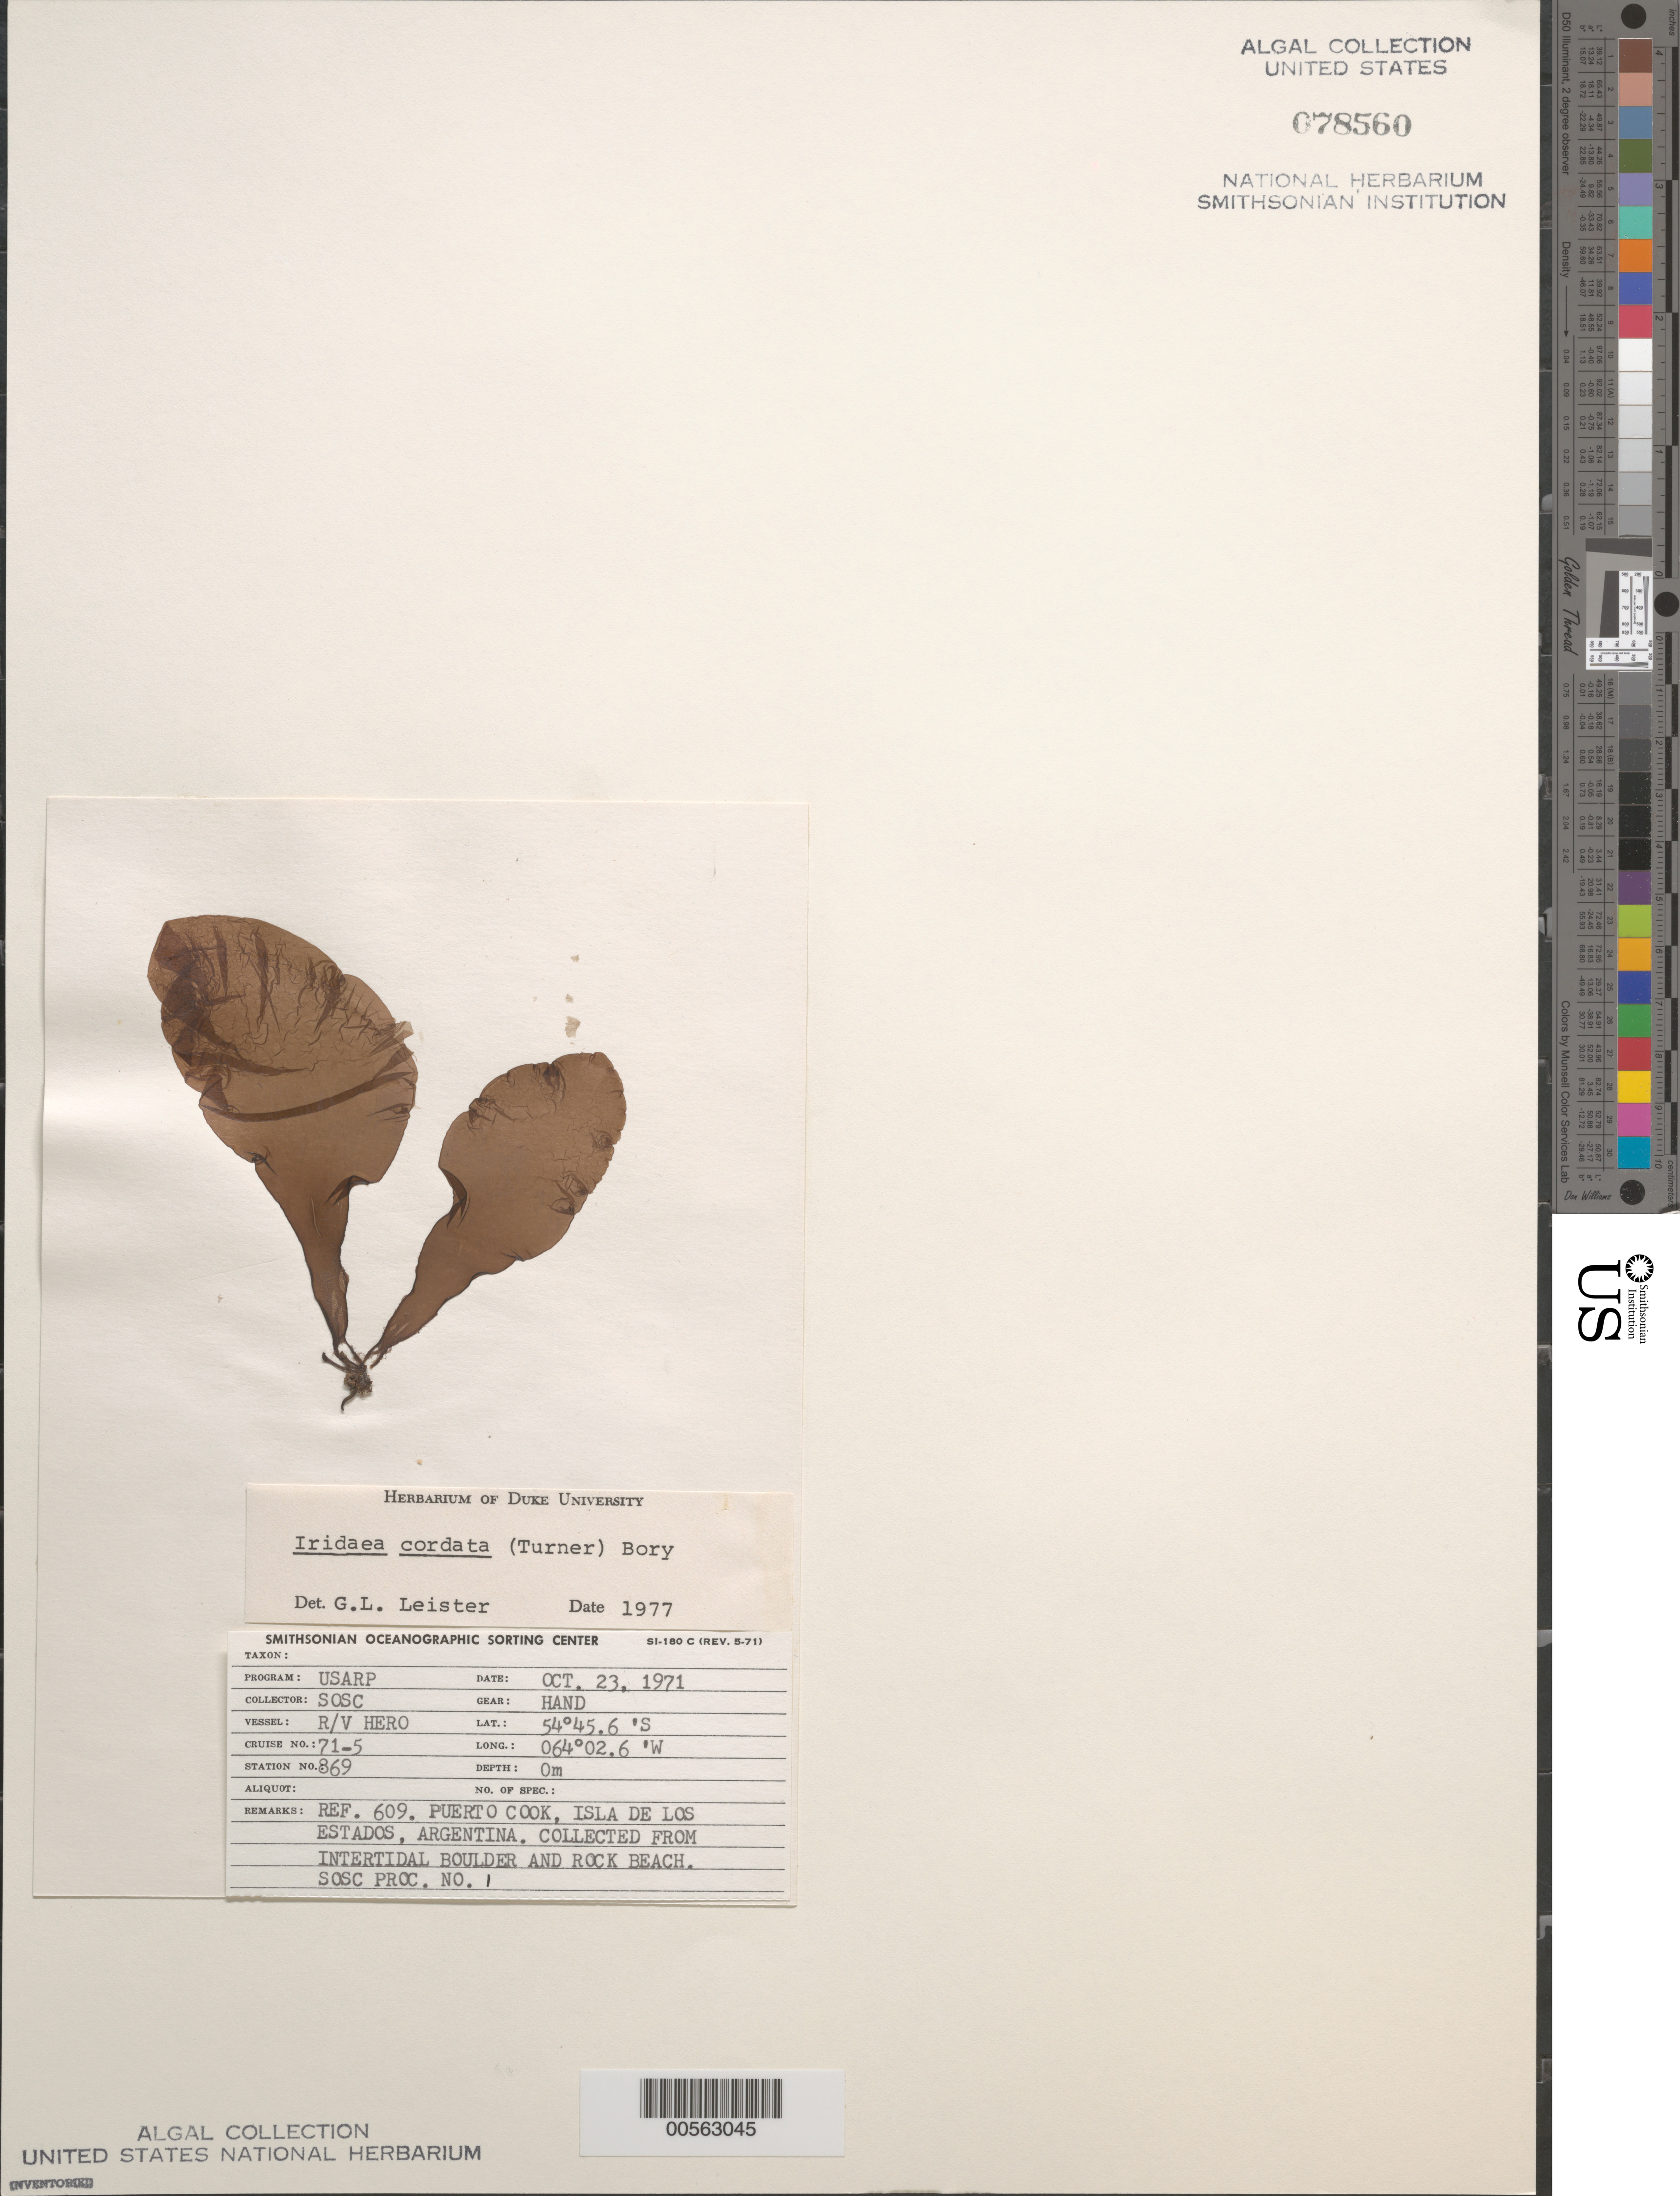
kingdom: Plantae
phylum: Rhodophyta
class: Florideophyceae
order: Gigartinales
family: Gigartinaceae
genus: Iridaea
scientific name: Iridaea cordata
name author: (Turner) Bory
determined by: Leister, G. L.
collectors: SOSC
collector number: Station 869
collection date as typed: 23 Oct 1971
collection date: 1971-10-23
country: Argentina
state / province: Tierra del Fuego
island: Isla de los Estados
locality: Puerto Cook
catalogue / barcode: US 78560